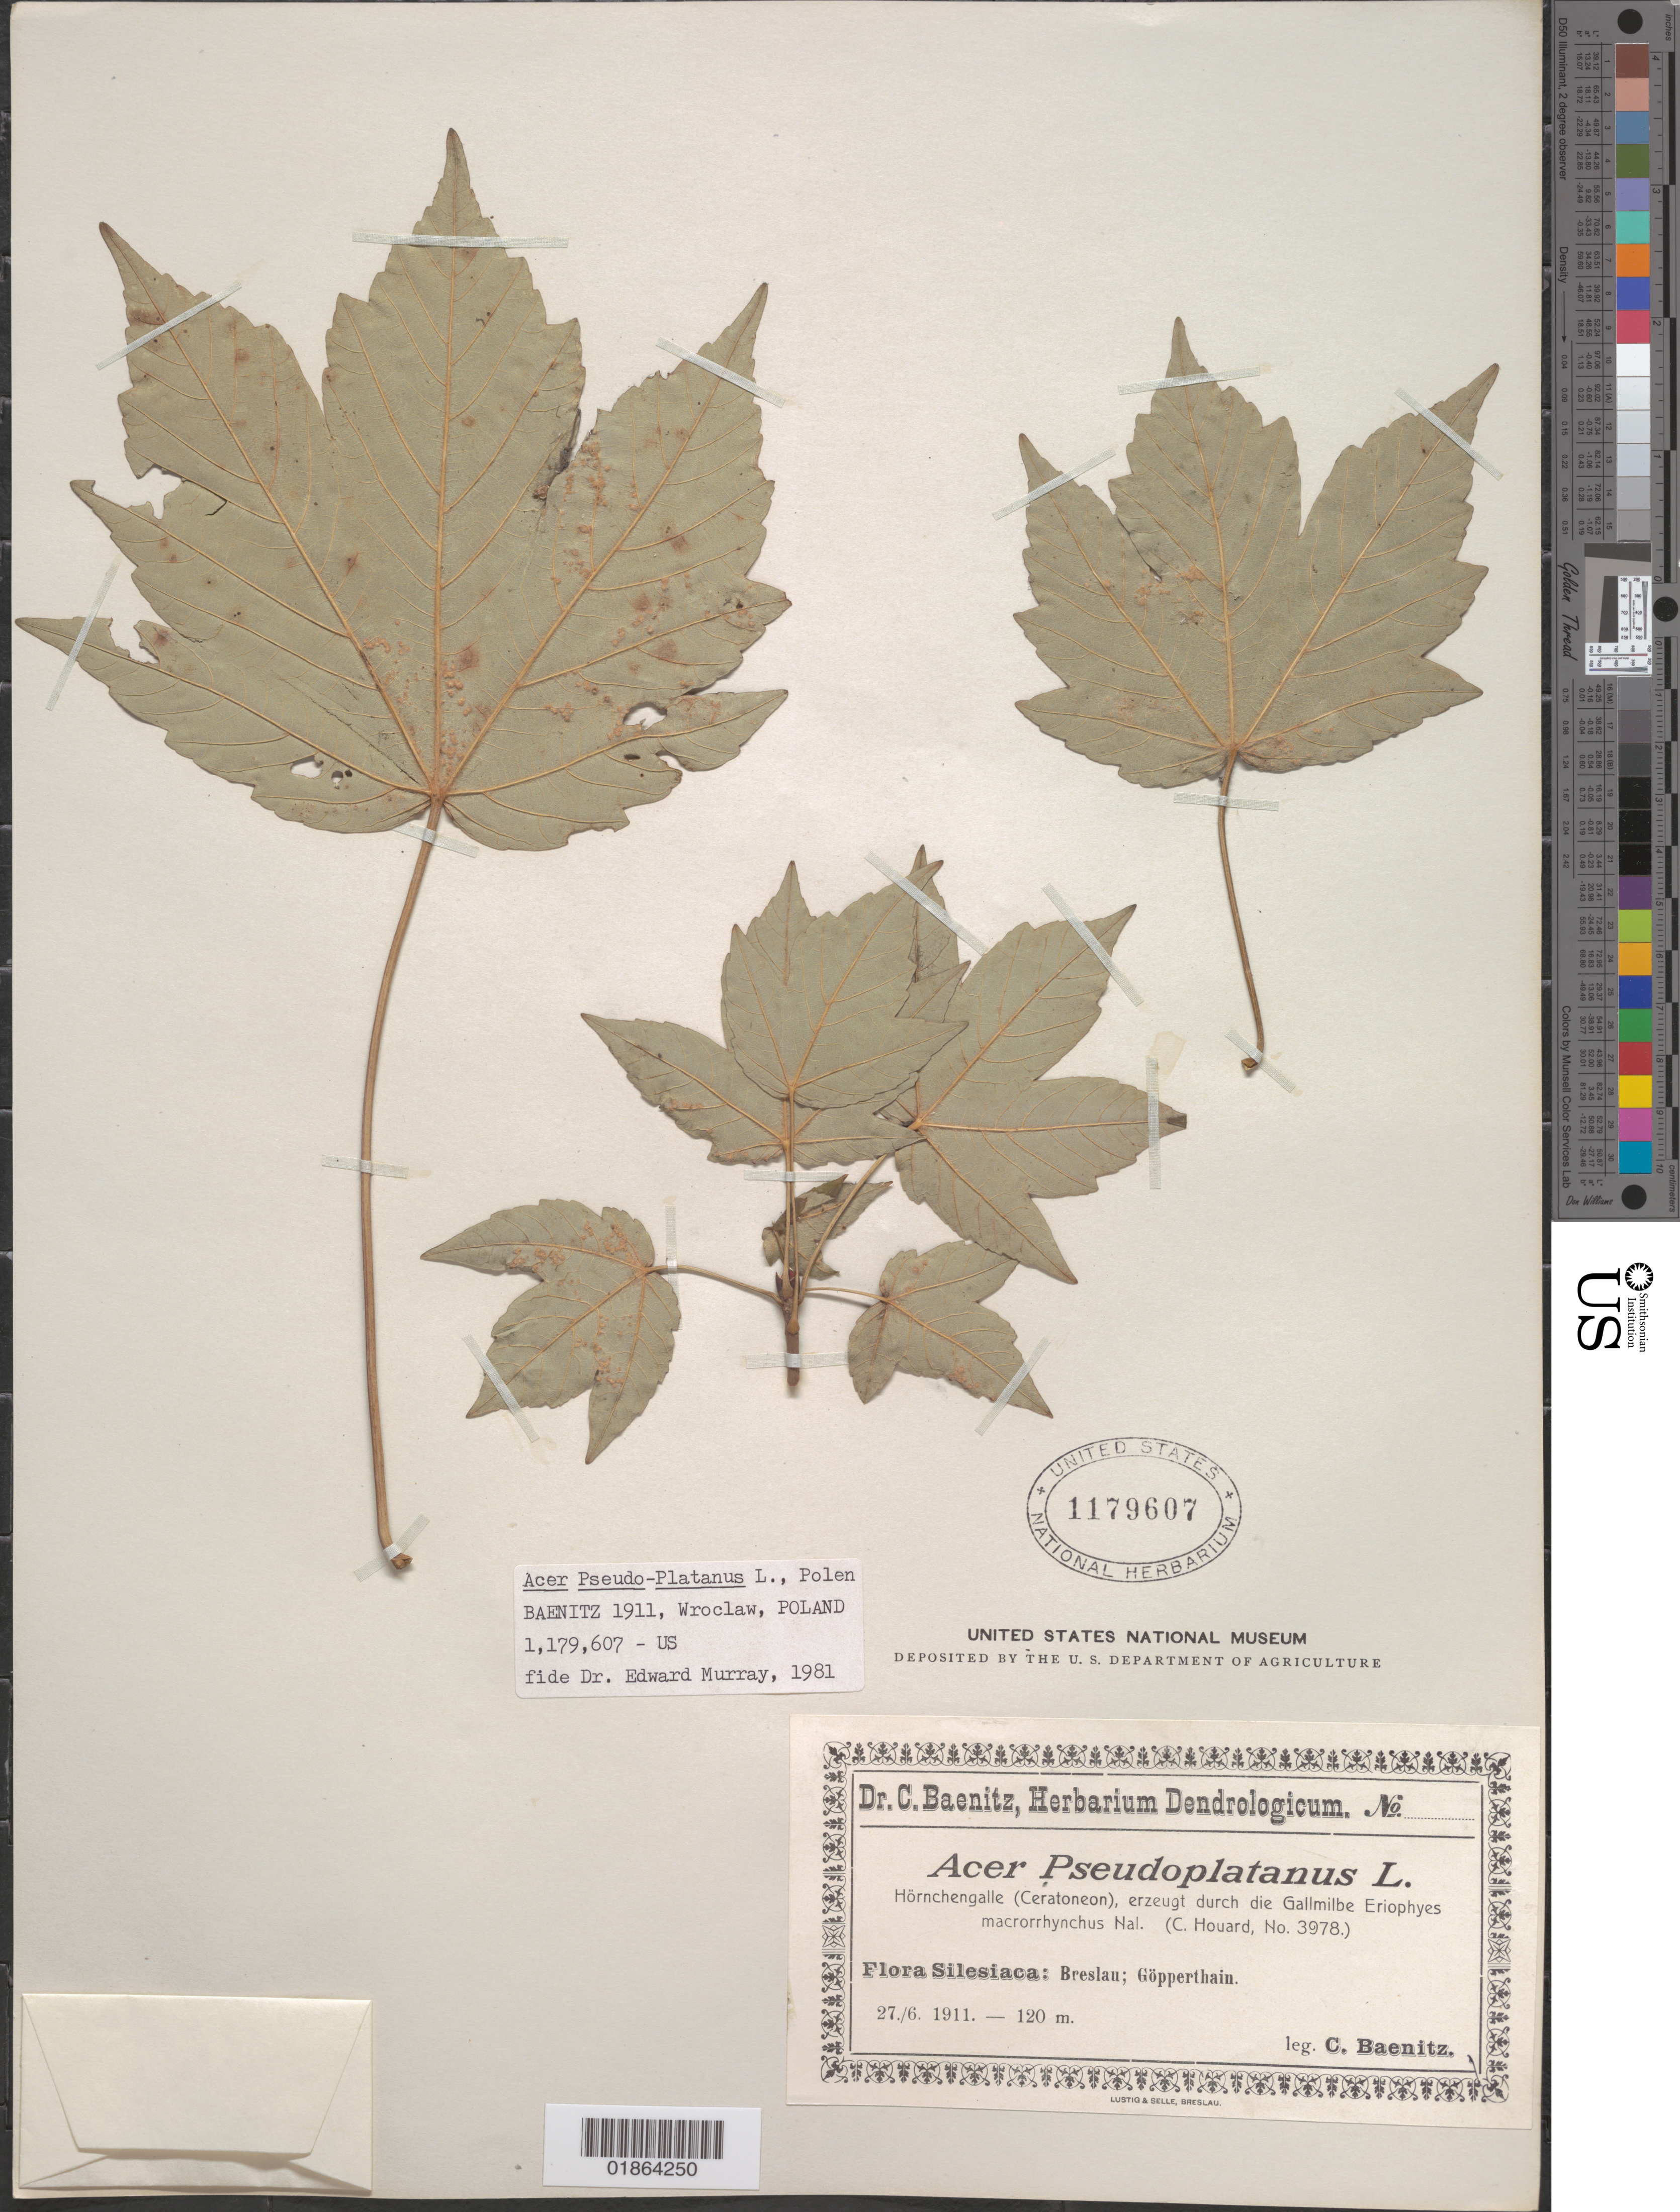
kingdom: Plantae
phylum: Tracheophyta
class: Magnoliopsida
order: Sapindales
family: Sapindaceae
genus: Acer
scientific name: Acer pseudoplatanus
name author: L.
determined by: Murray, Edward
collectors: C. G. Baenitz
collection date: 1911-06-27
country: Poland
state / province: Dolnoslaskie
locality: Silesiaca: Breslau [Wroclaw]; Göpperthain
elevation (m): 120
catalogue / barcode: US 1179607